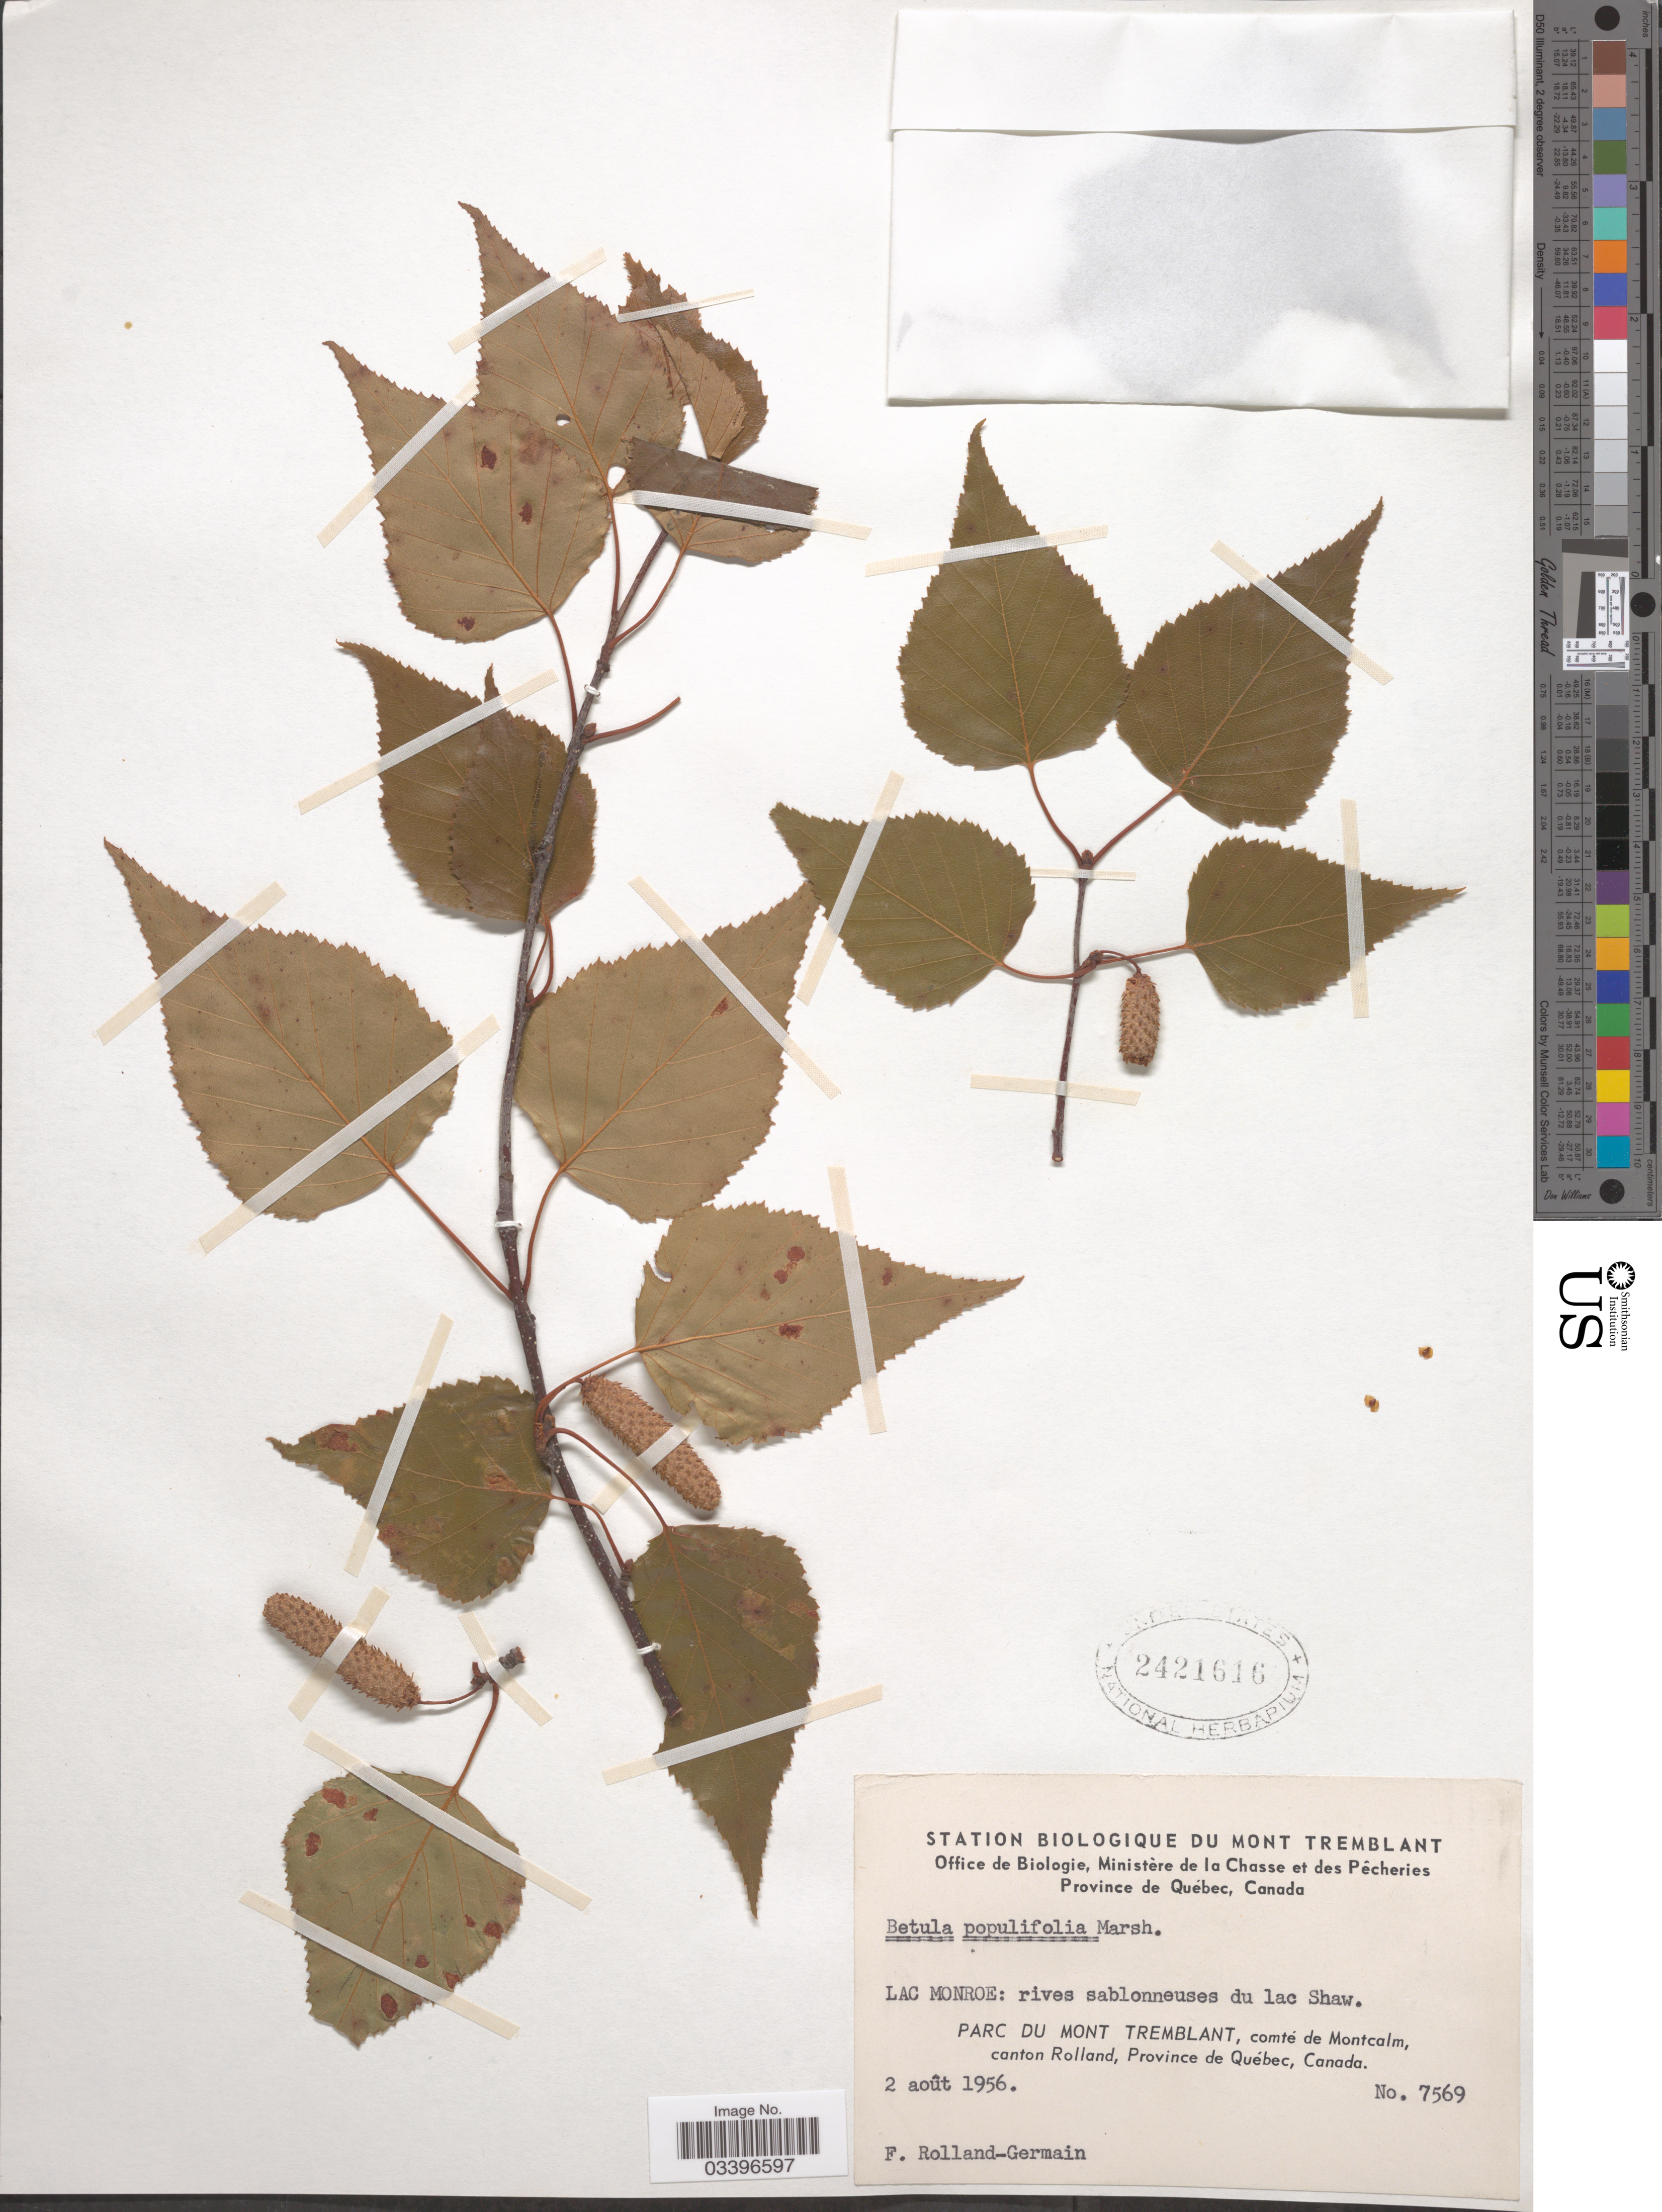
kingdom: Plantae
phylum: Tracheophyta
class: Magnoliopsida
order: Fagales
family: Betulaceae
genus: Betula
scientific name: Betula populifolia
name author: Marshall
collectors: Rolland-Germain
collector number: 7569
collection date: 1956-08-02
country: Canada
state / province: Quebec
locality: Lac Monroe: rives salonneuses du lac Shaw. Parc du Mont Tremblant, comté de Montcalm, canton Rolland.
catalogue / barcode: US 2421616